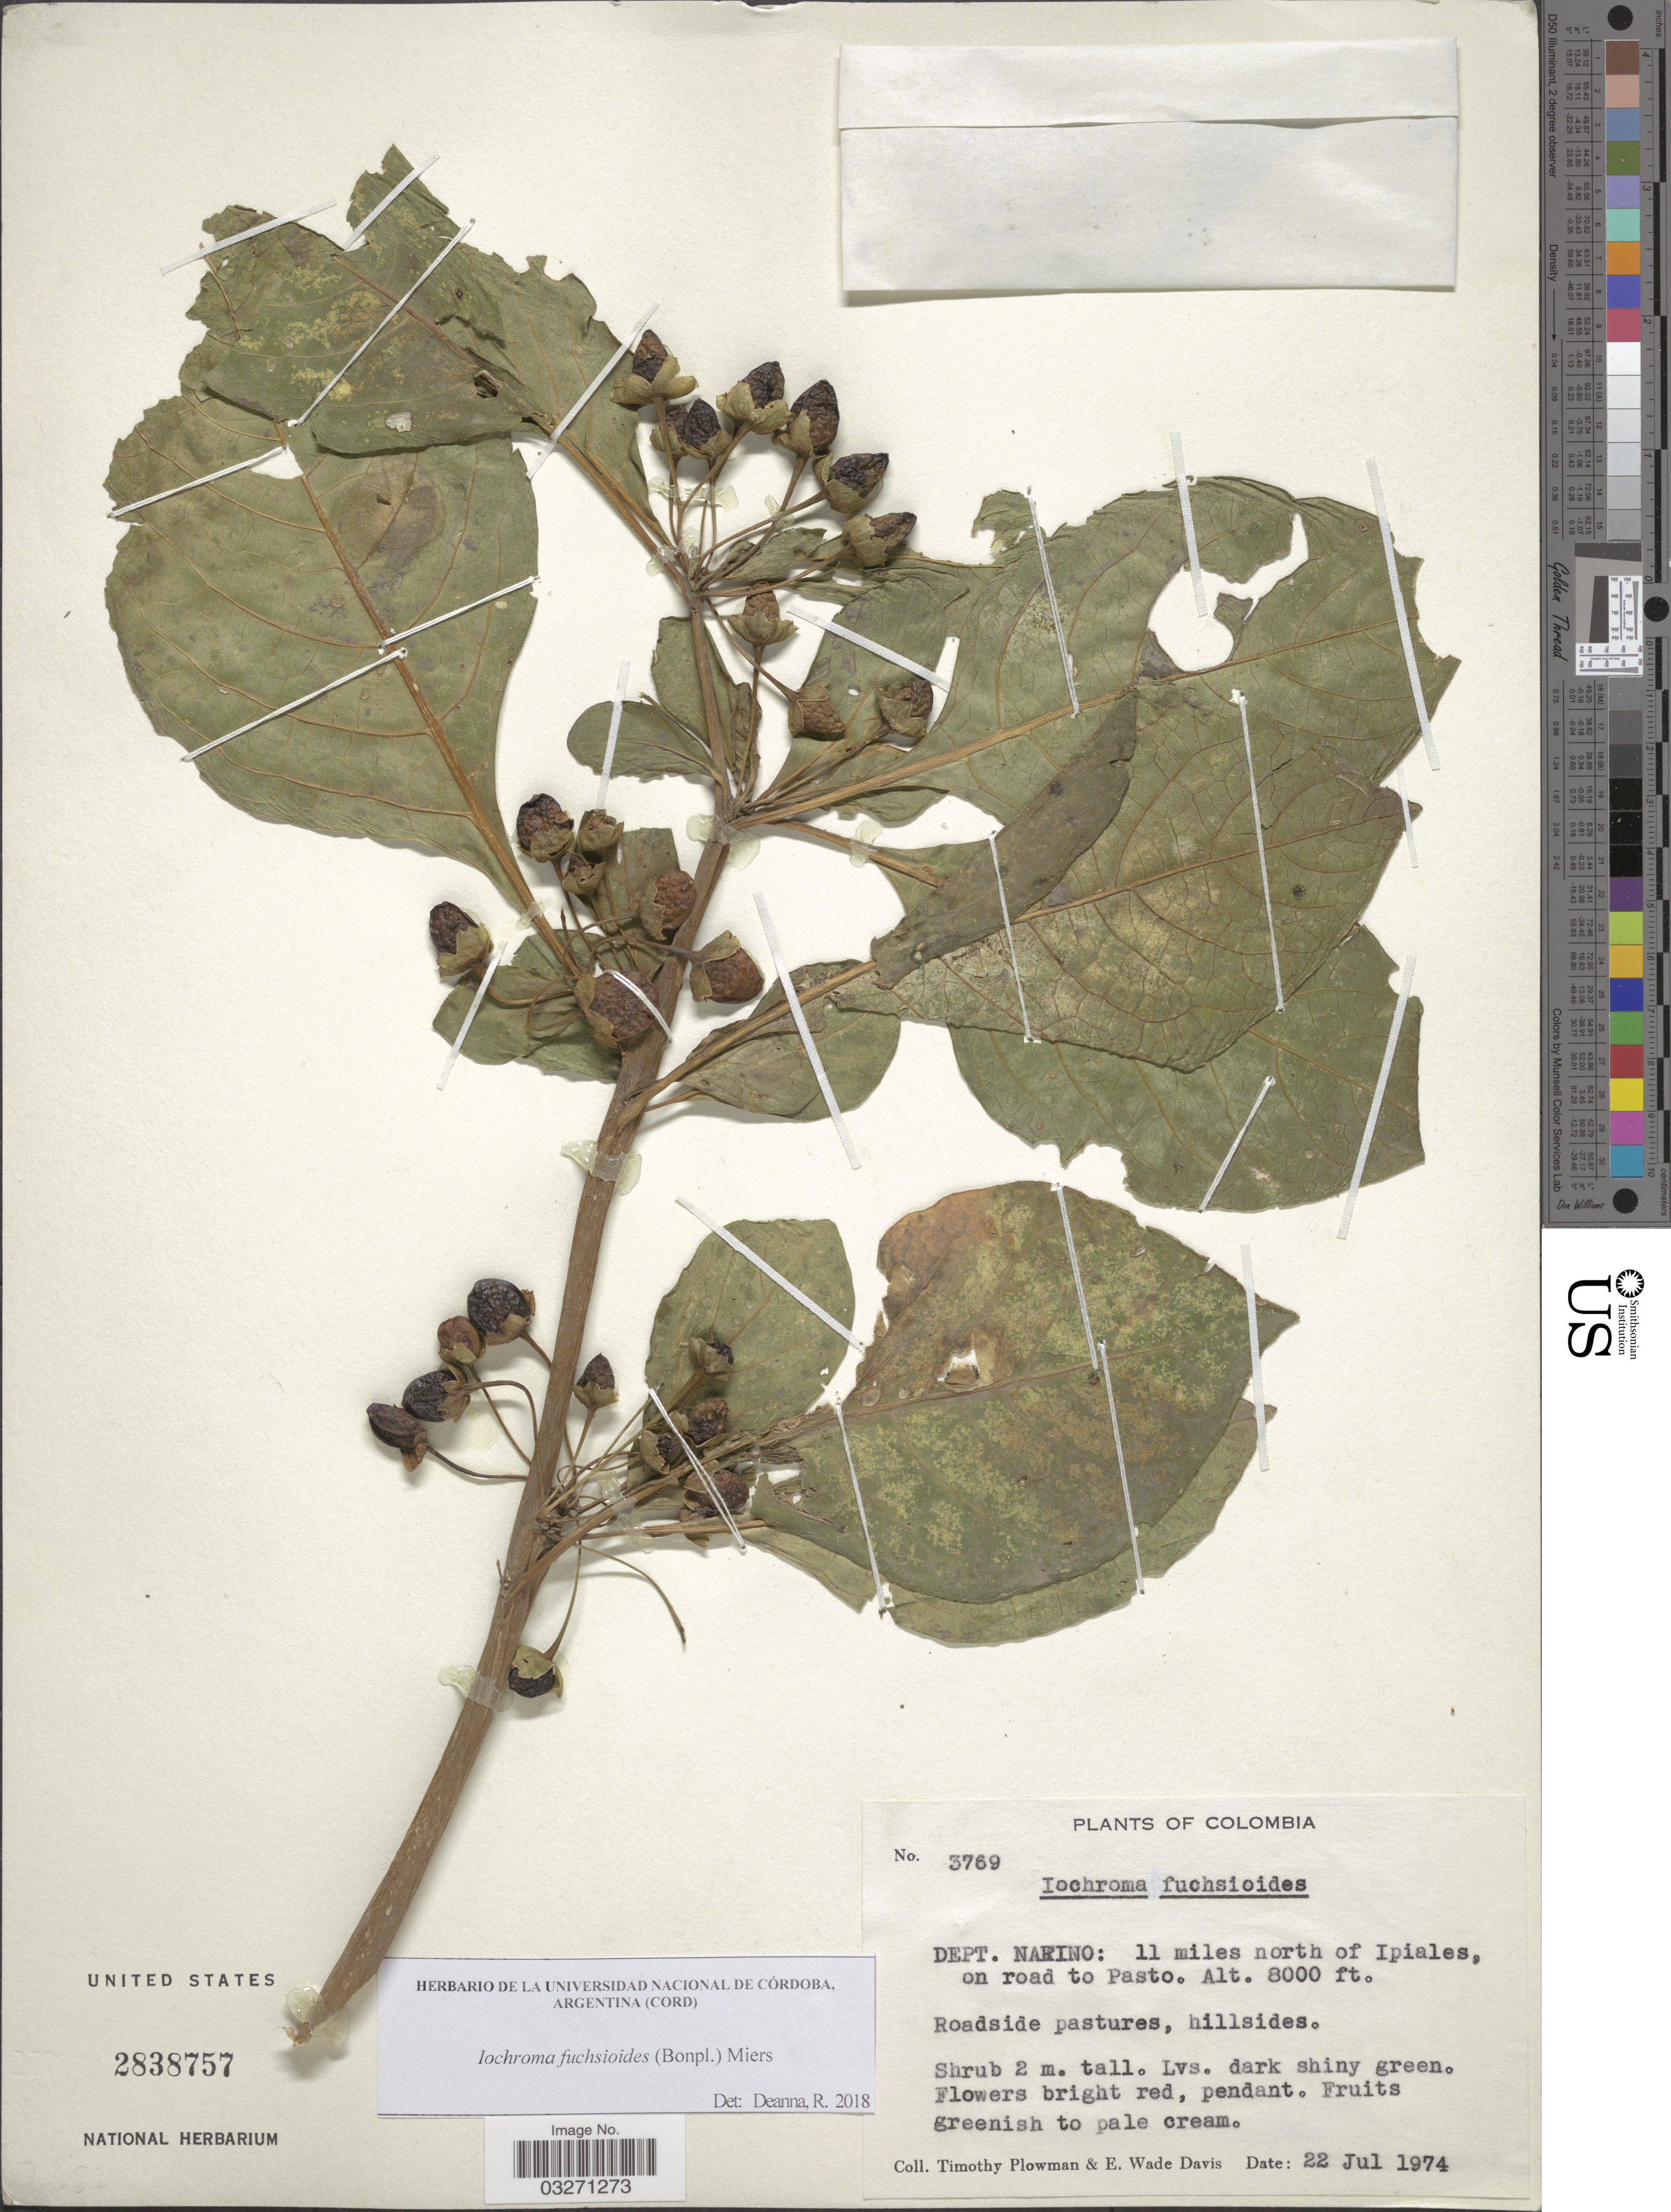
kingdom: Plantae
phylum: Tracheophyta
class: Magnoliopsida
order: Solanales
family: Solanaceae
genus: Iochroma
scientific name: Iochroma fuchsioides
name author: (Bonpl.) Miers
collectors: T. Plowman & E. Wade-Davis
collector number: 3769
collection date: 1974-07-22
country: Colombia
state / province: Nariño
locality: Dept. Narino: 11 miles north of Ipiales, on road to Pasto.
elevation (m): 2438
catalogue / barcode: US 2838757